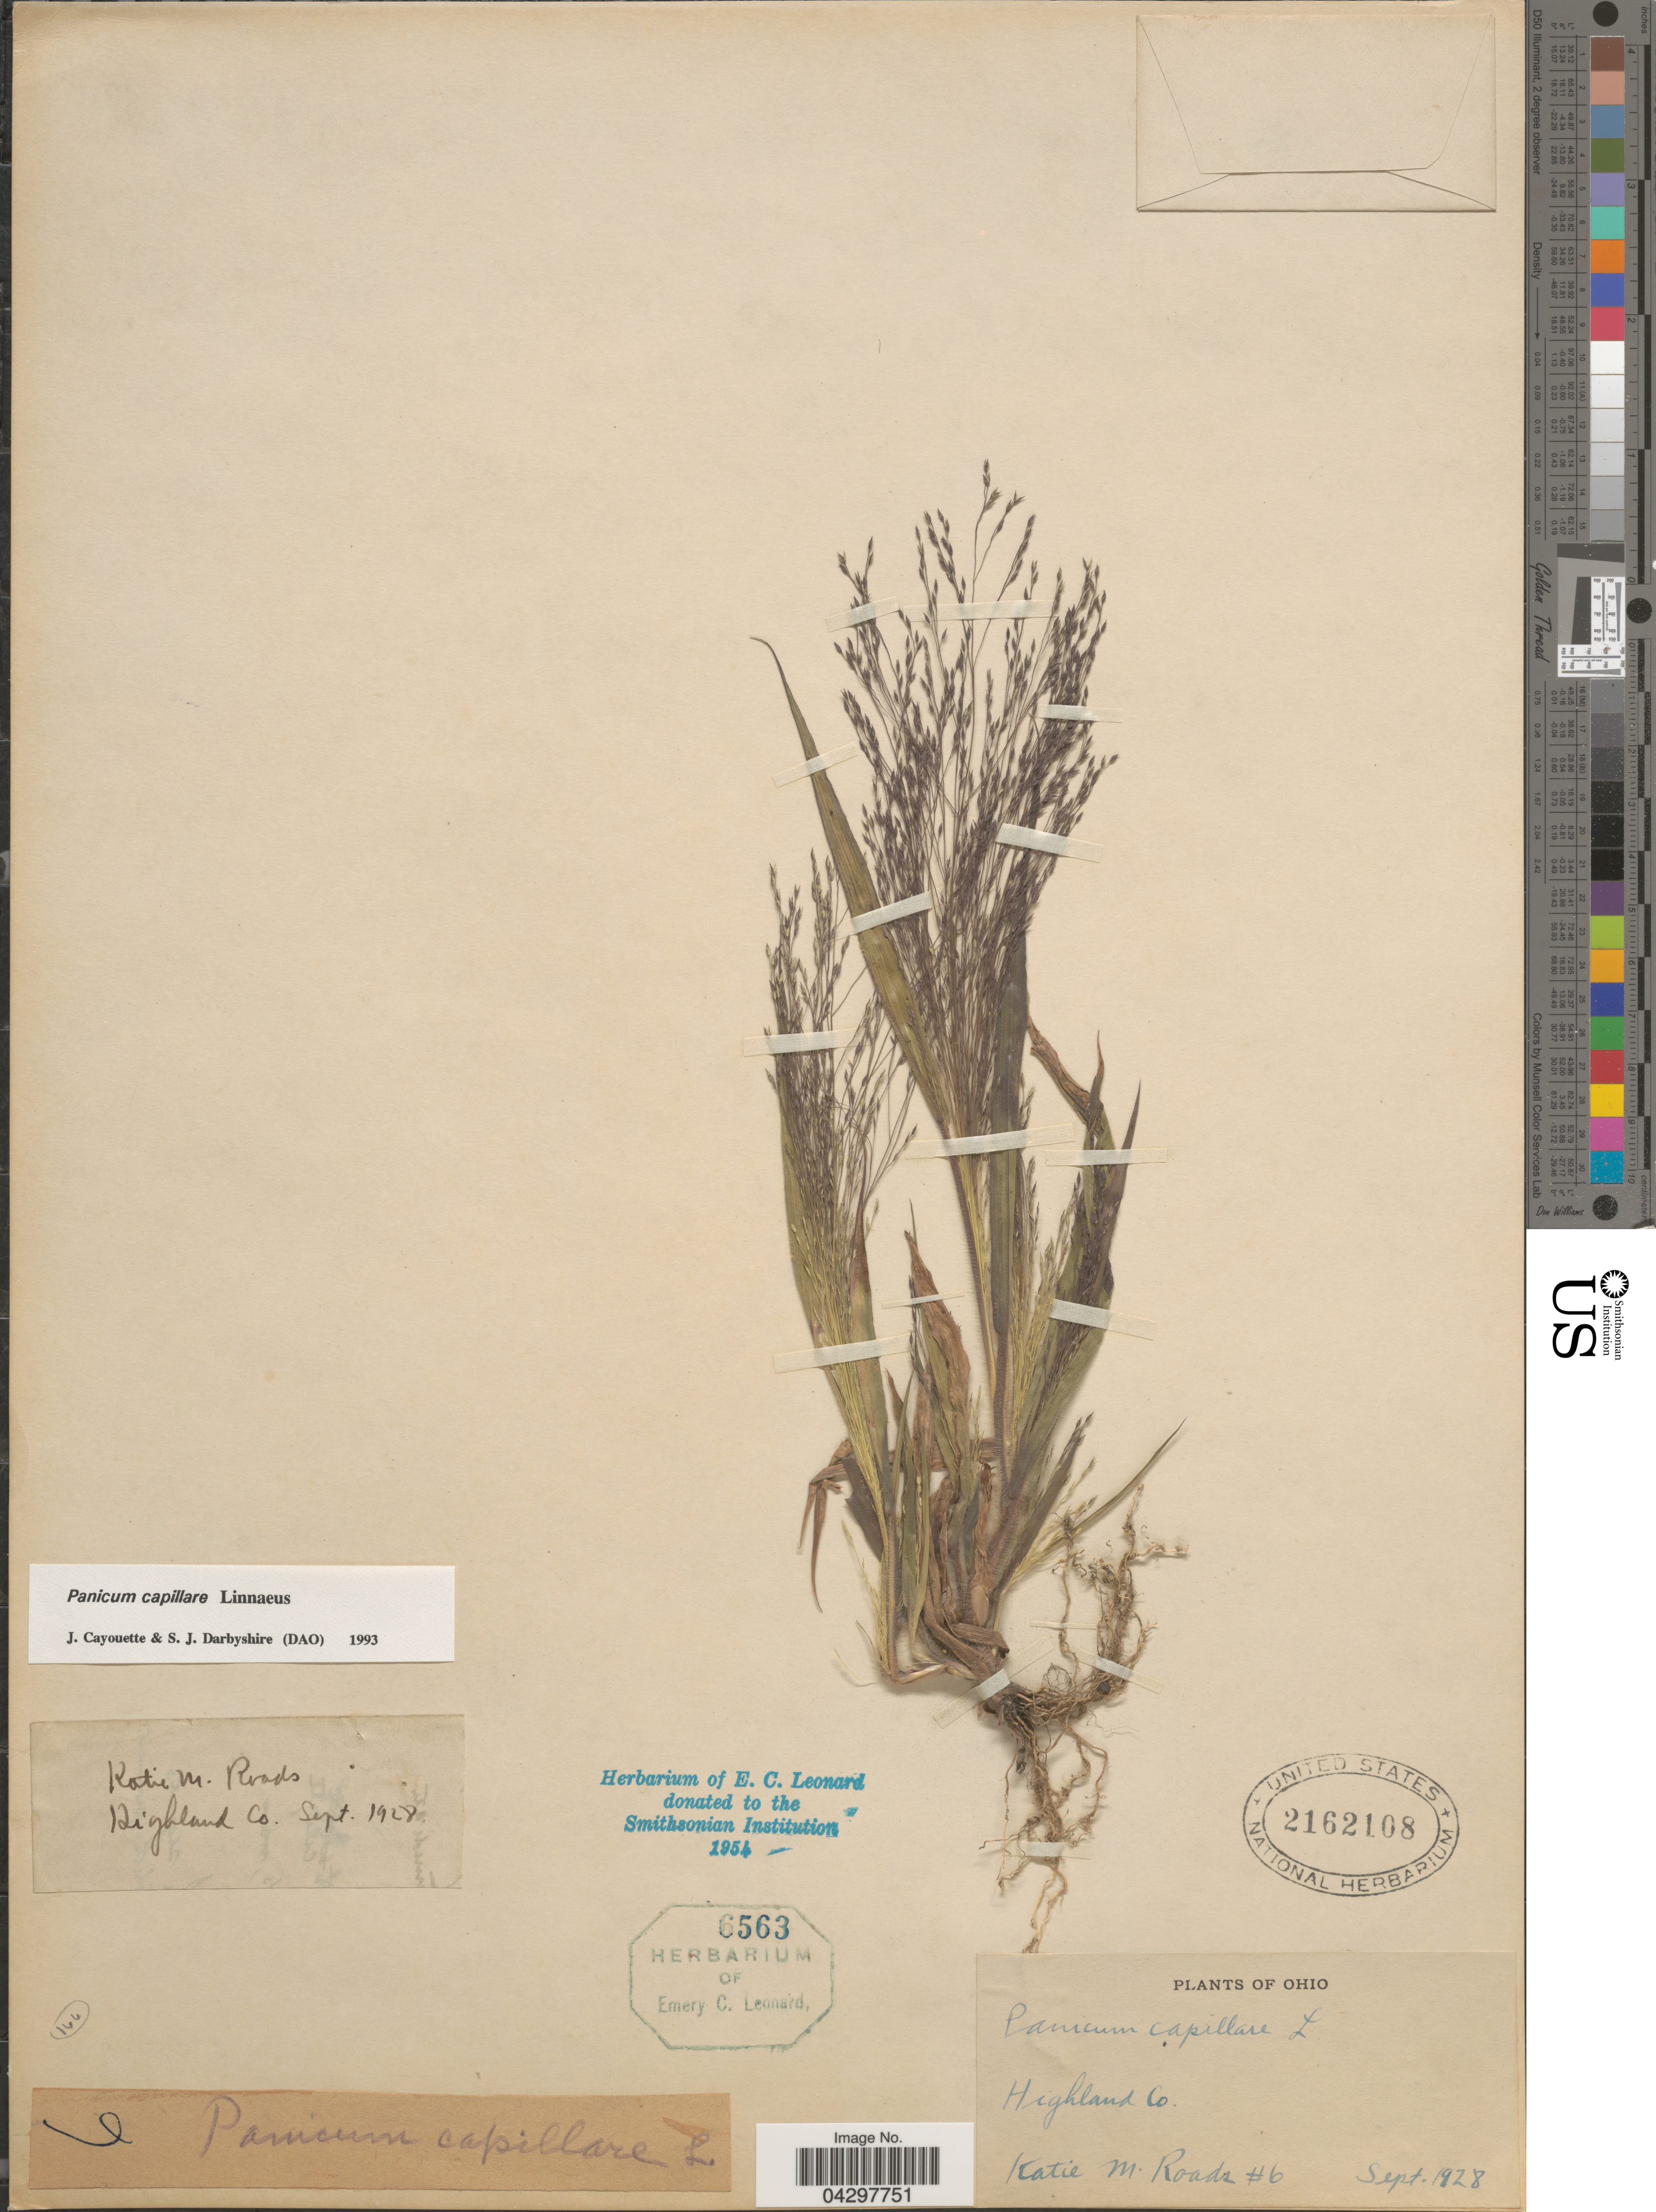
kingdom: Plantae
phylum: Tracheophyta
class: Liliopsida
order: Poales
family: Poaceae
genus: Panicum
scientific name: Panicum capillare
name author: L.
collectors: K. Roads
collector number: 6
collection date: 1928-09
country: United States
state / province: Ohio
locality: Highland Co. Katie M. Roads.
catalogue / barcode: US 2162108